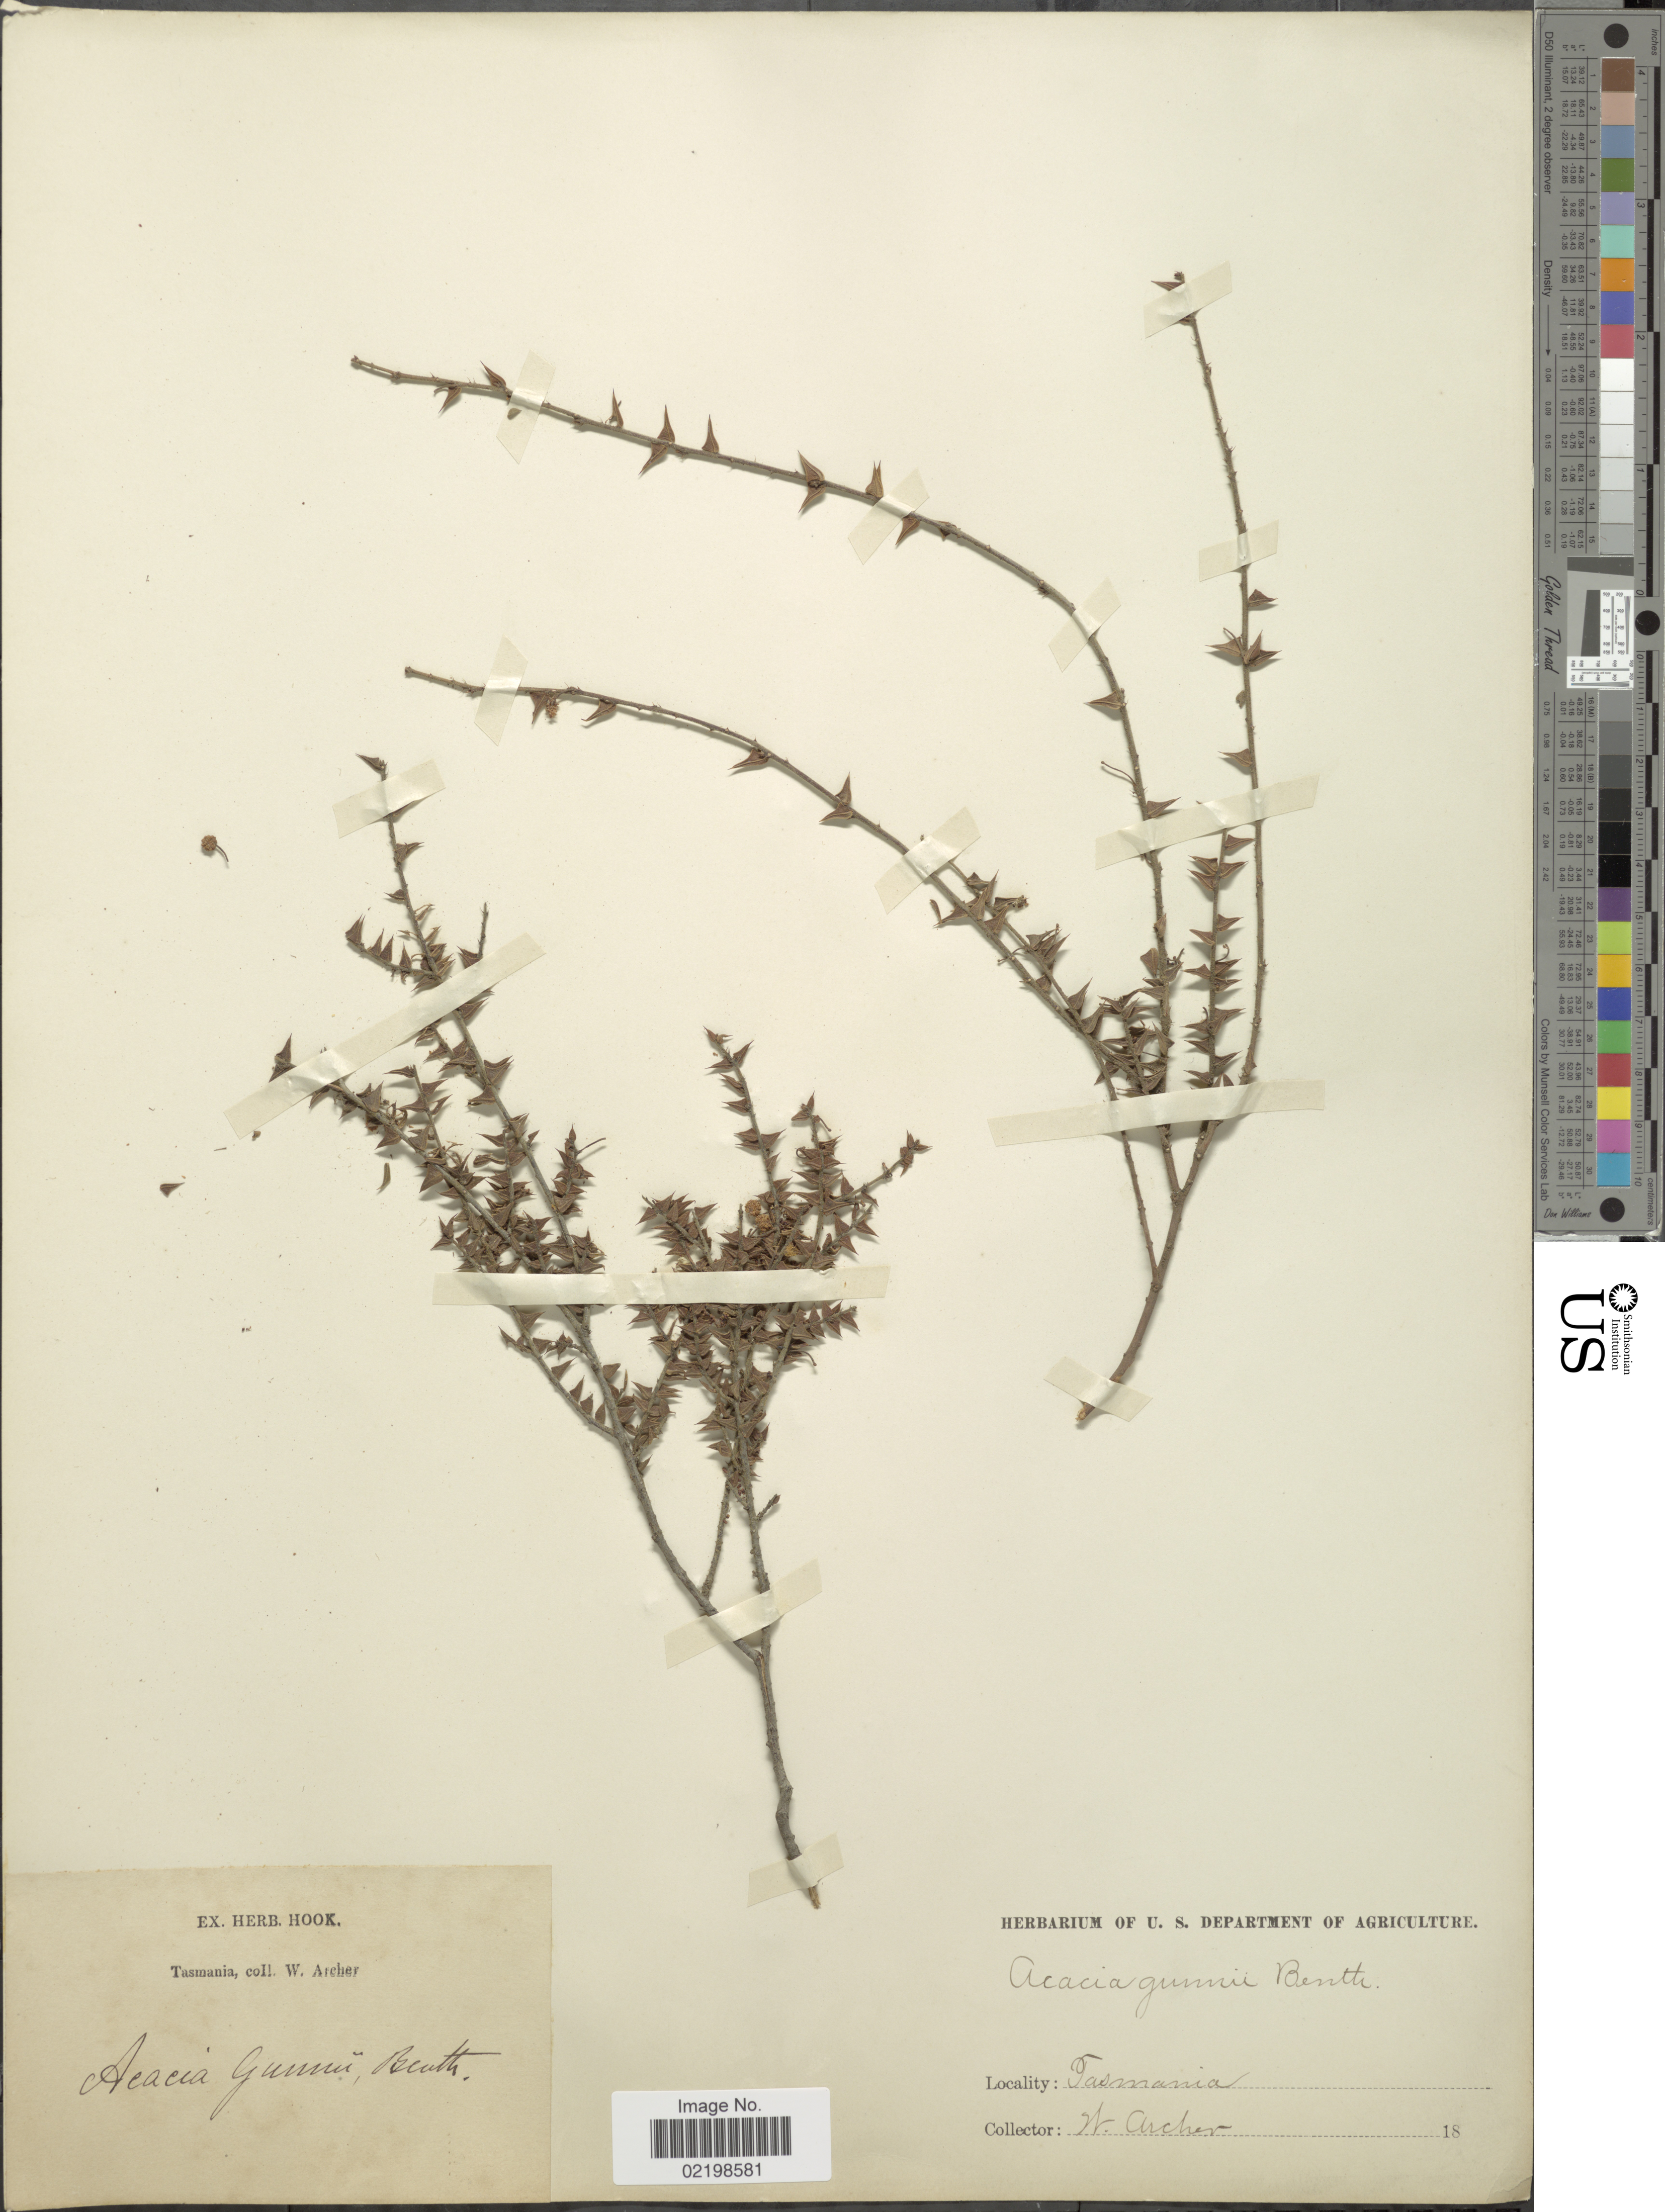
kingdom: Plantae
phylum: Tracheophyta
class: Magnoliopsida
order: Fabales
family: Fabaceae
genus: Acacia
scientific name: Acacia gunnii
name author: Benth.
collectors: W. A. Archer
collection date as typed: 18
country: Australia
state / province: Tasmania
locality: Tasmania.